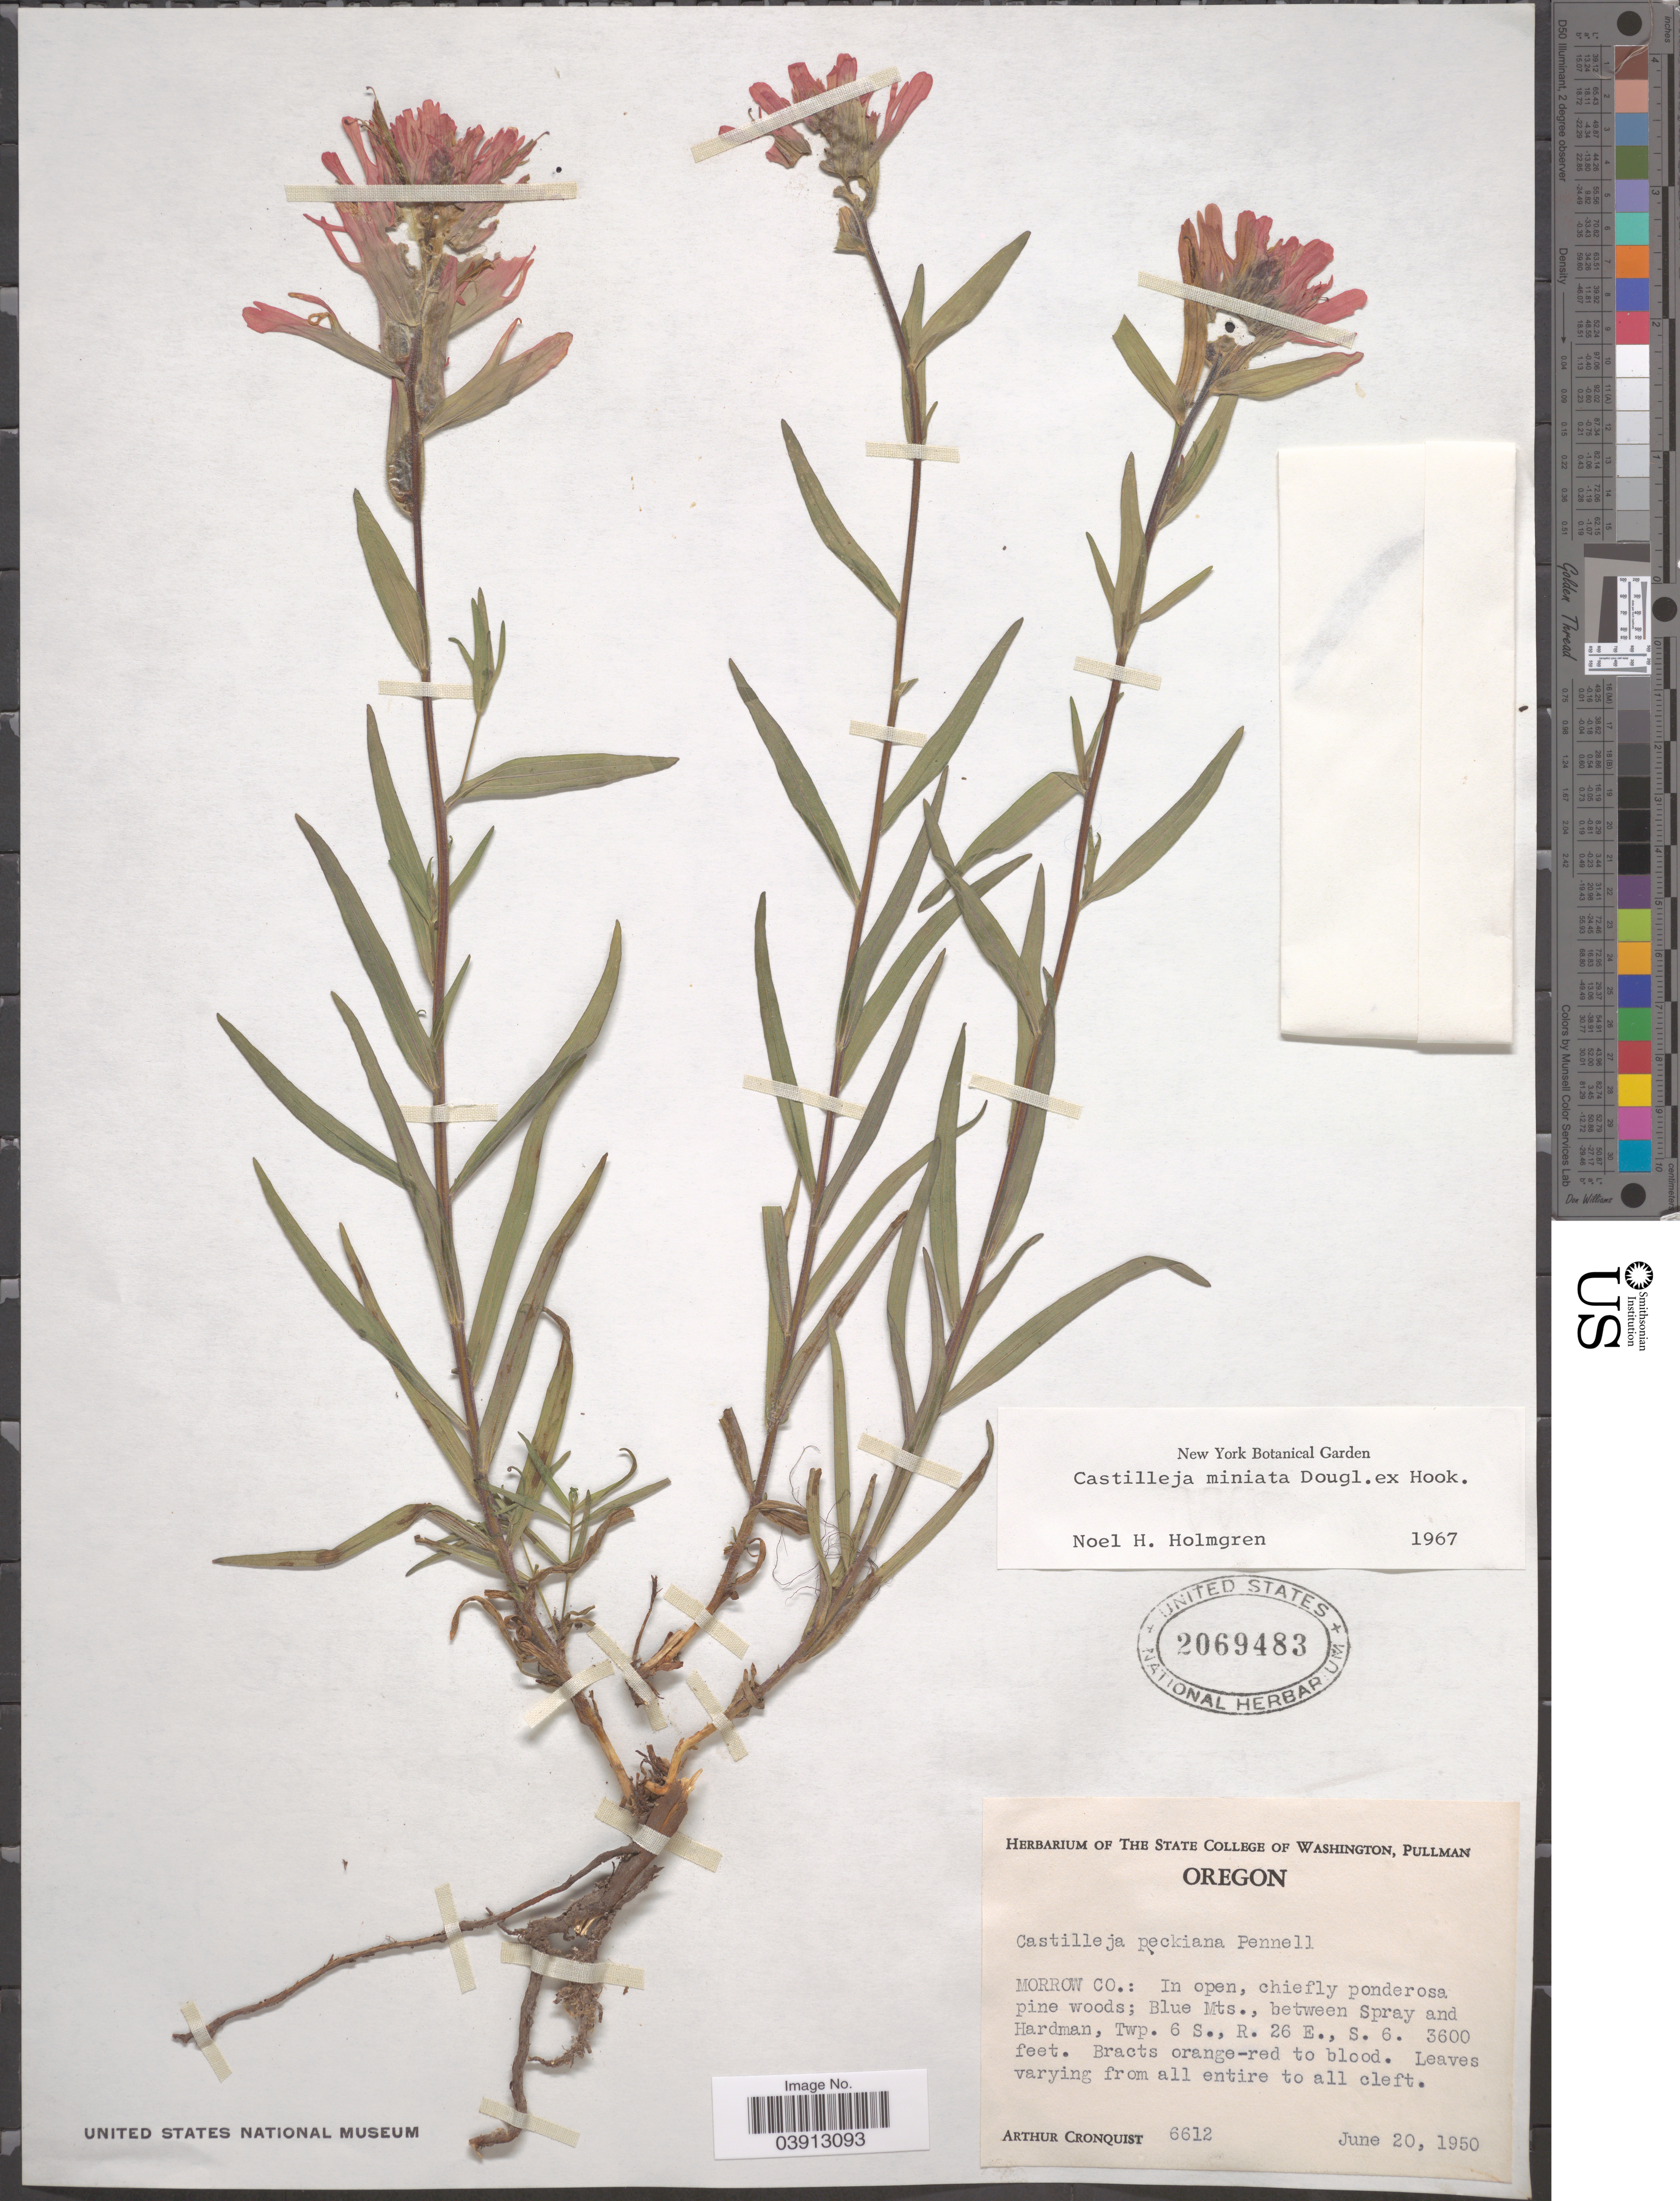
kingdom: Plantae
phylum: Tracheophyta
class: Magnoliopsida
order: Lamiales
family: Orobanchaceae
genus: Castilleja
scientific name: Castilleja miniata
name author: Douglas ex Hook.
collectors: A. J. Cronquist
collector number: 6612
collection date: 1950-06-20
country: United States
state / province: Oregon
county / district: Morrow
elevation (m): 1097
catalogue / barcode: US 2069483